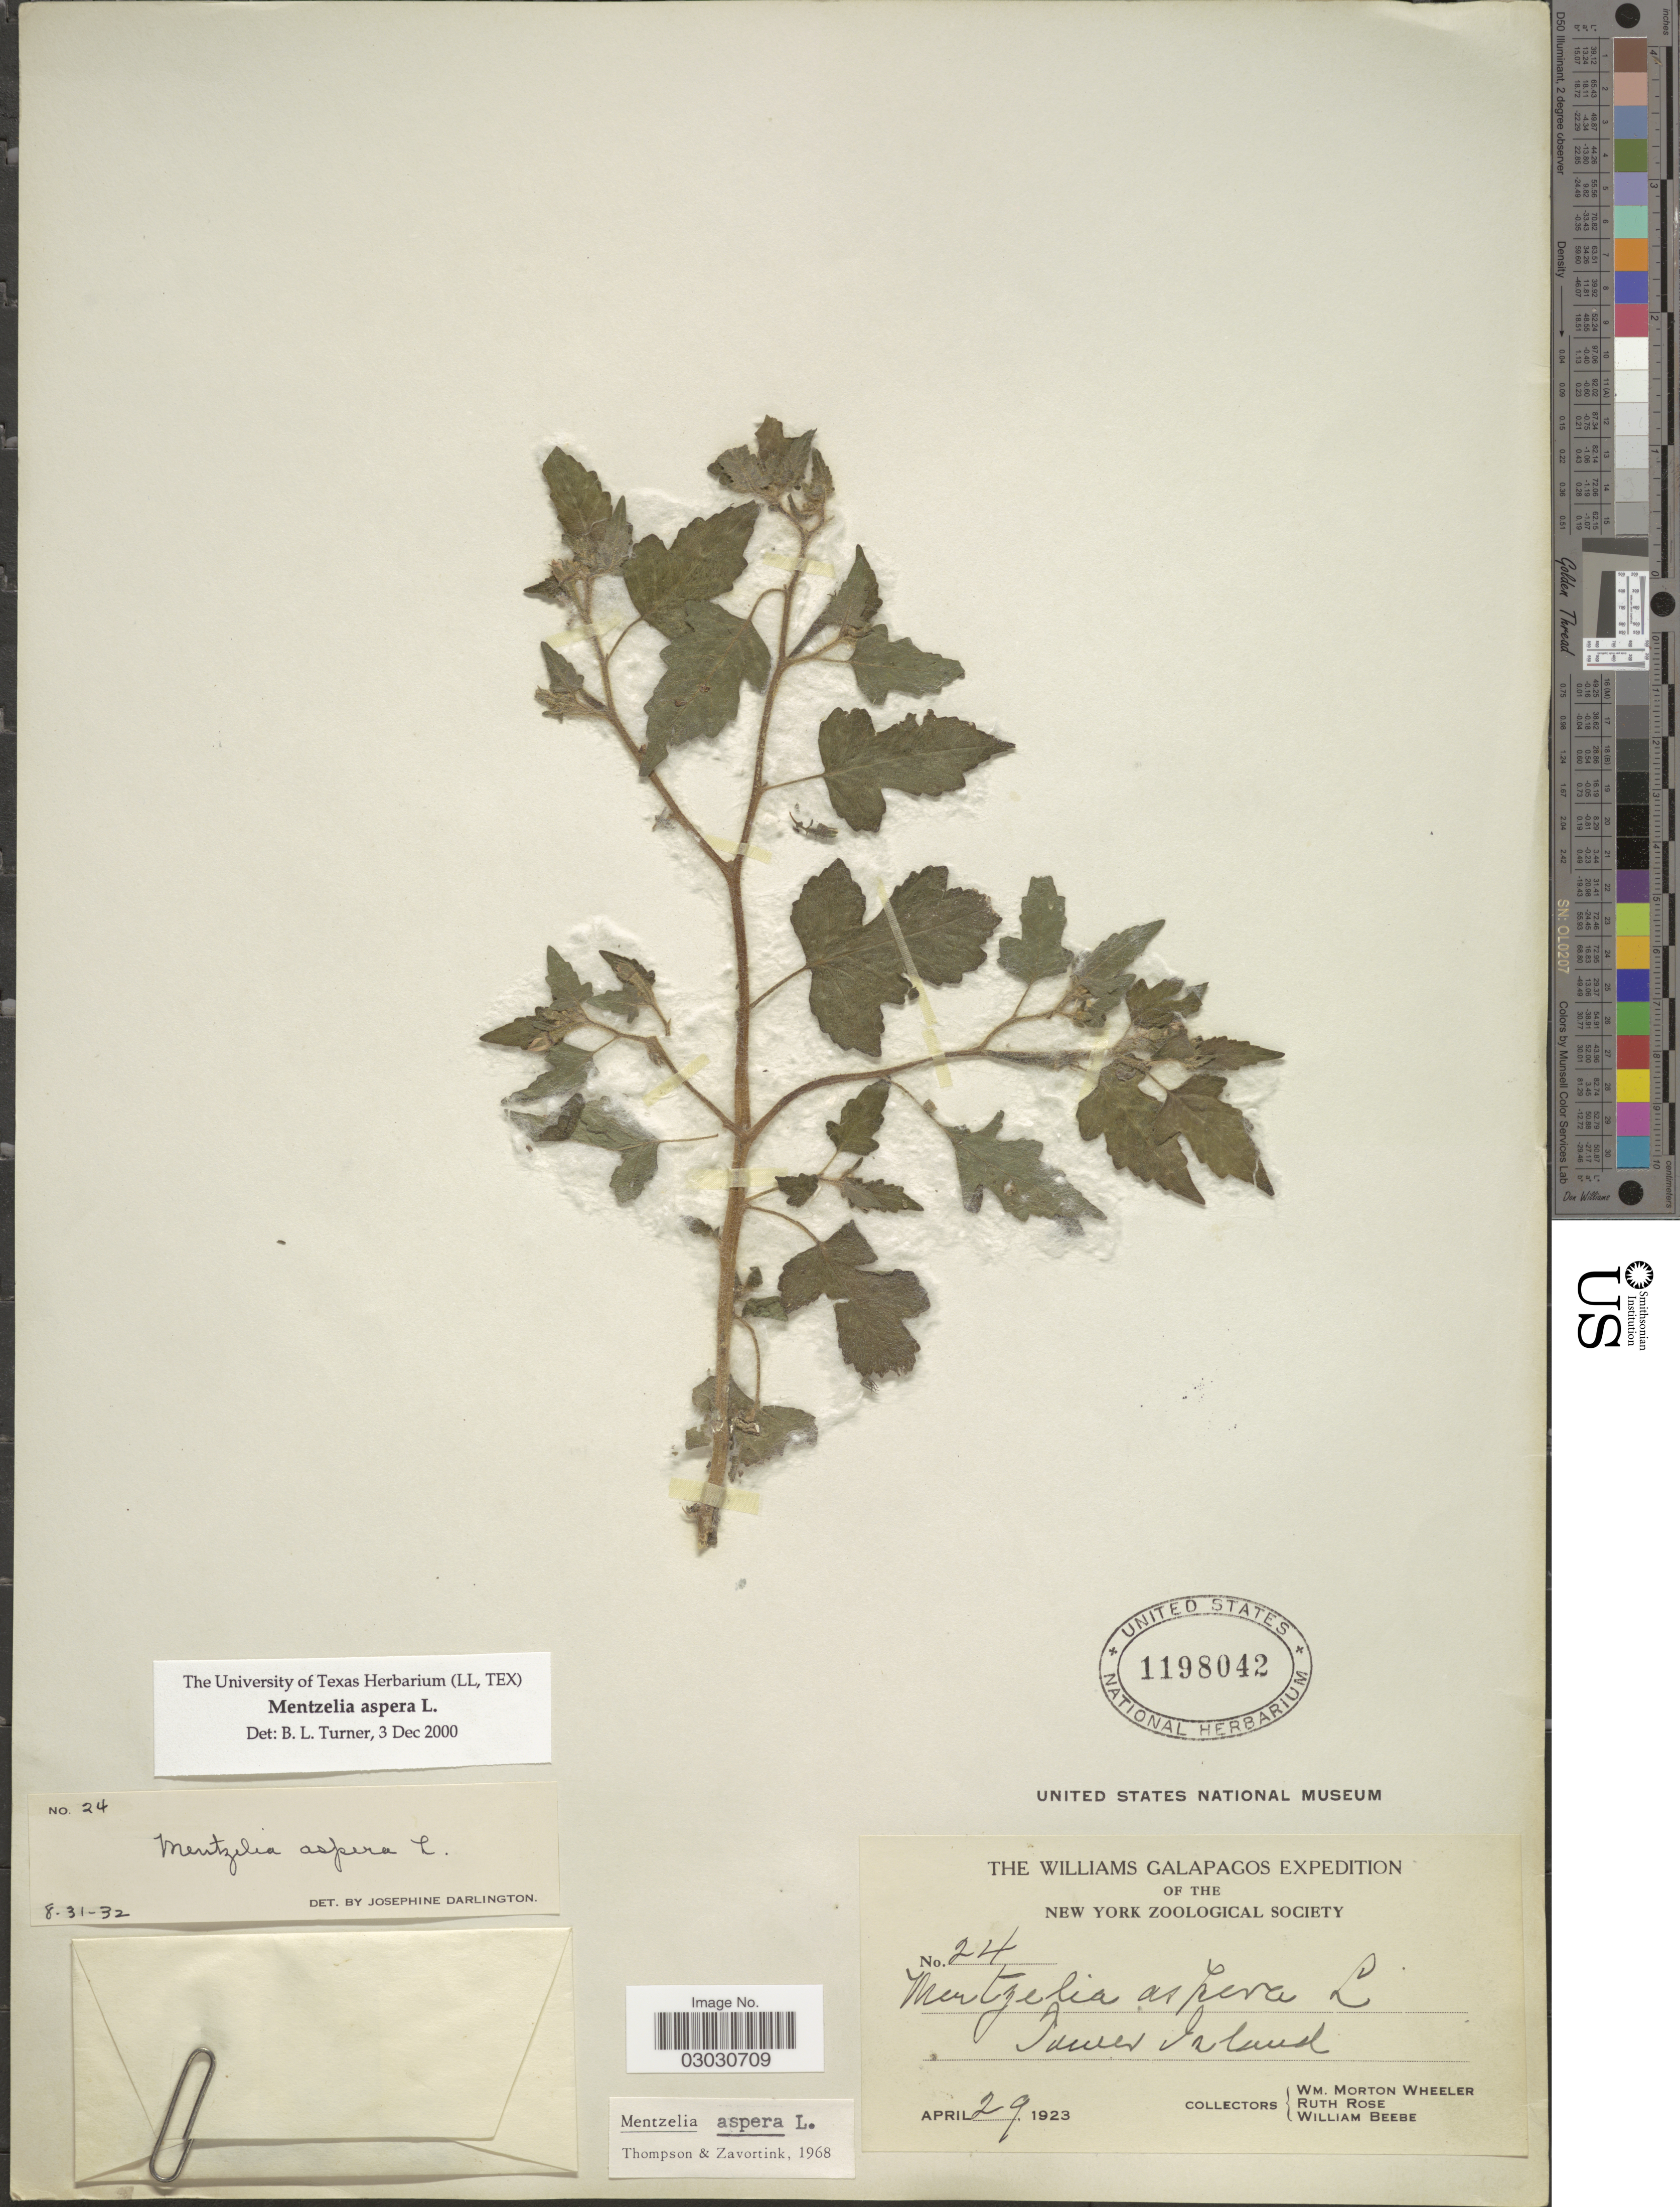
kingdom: Plantae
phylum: Tracheophyta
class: Magnoliopsida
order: Cornales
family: Loasaceae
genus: Mentzelia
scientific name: Mentzelia aspera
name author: L.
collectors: W. Wheeler, R. Rose & W. Beebe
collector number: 24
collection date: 1923-04-29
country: Ecuador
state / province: Colón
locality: Tower Island. Galapagos.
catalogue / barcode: US 1198042